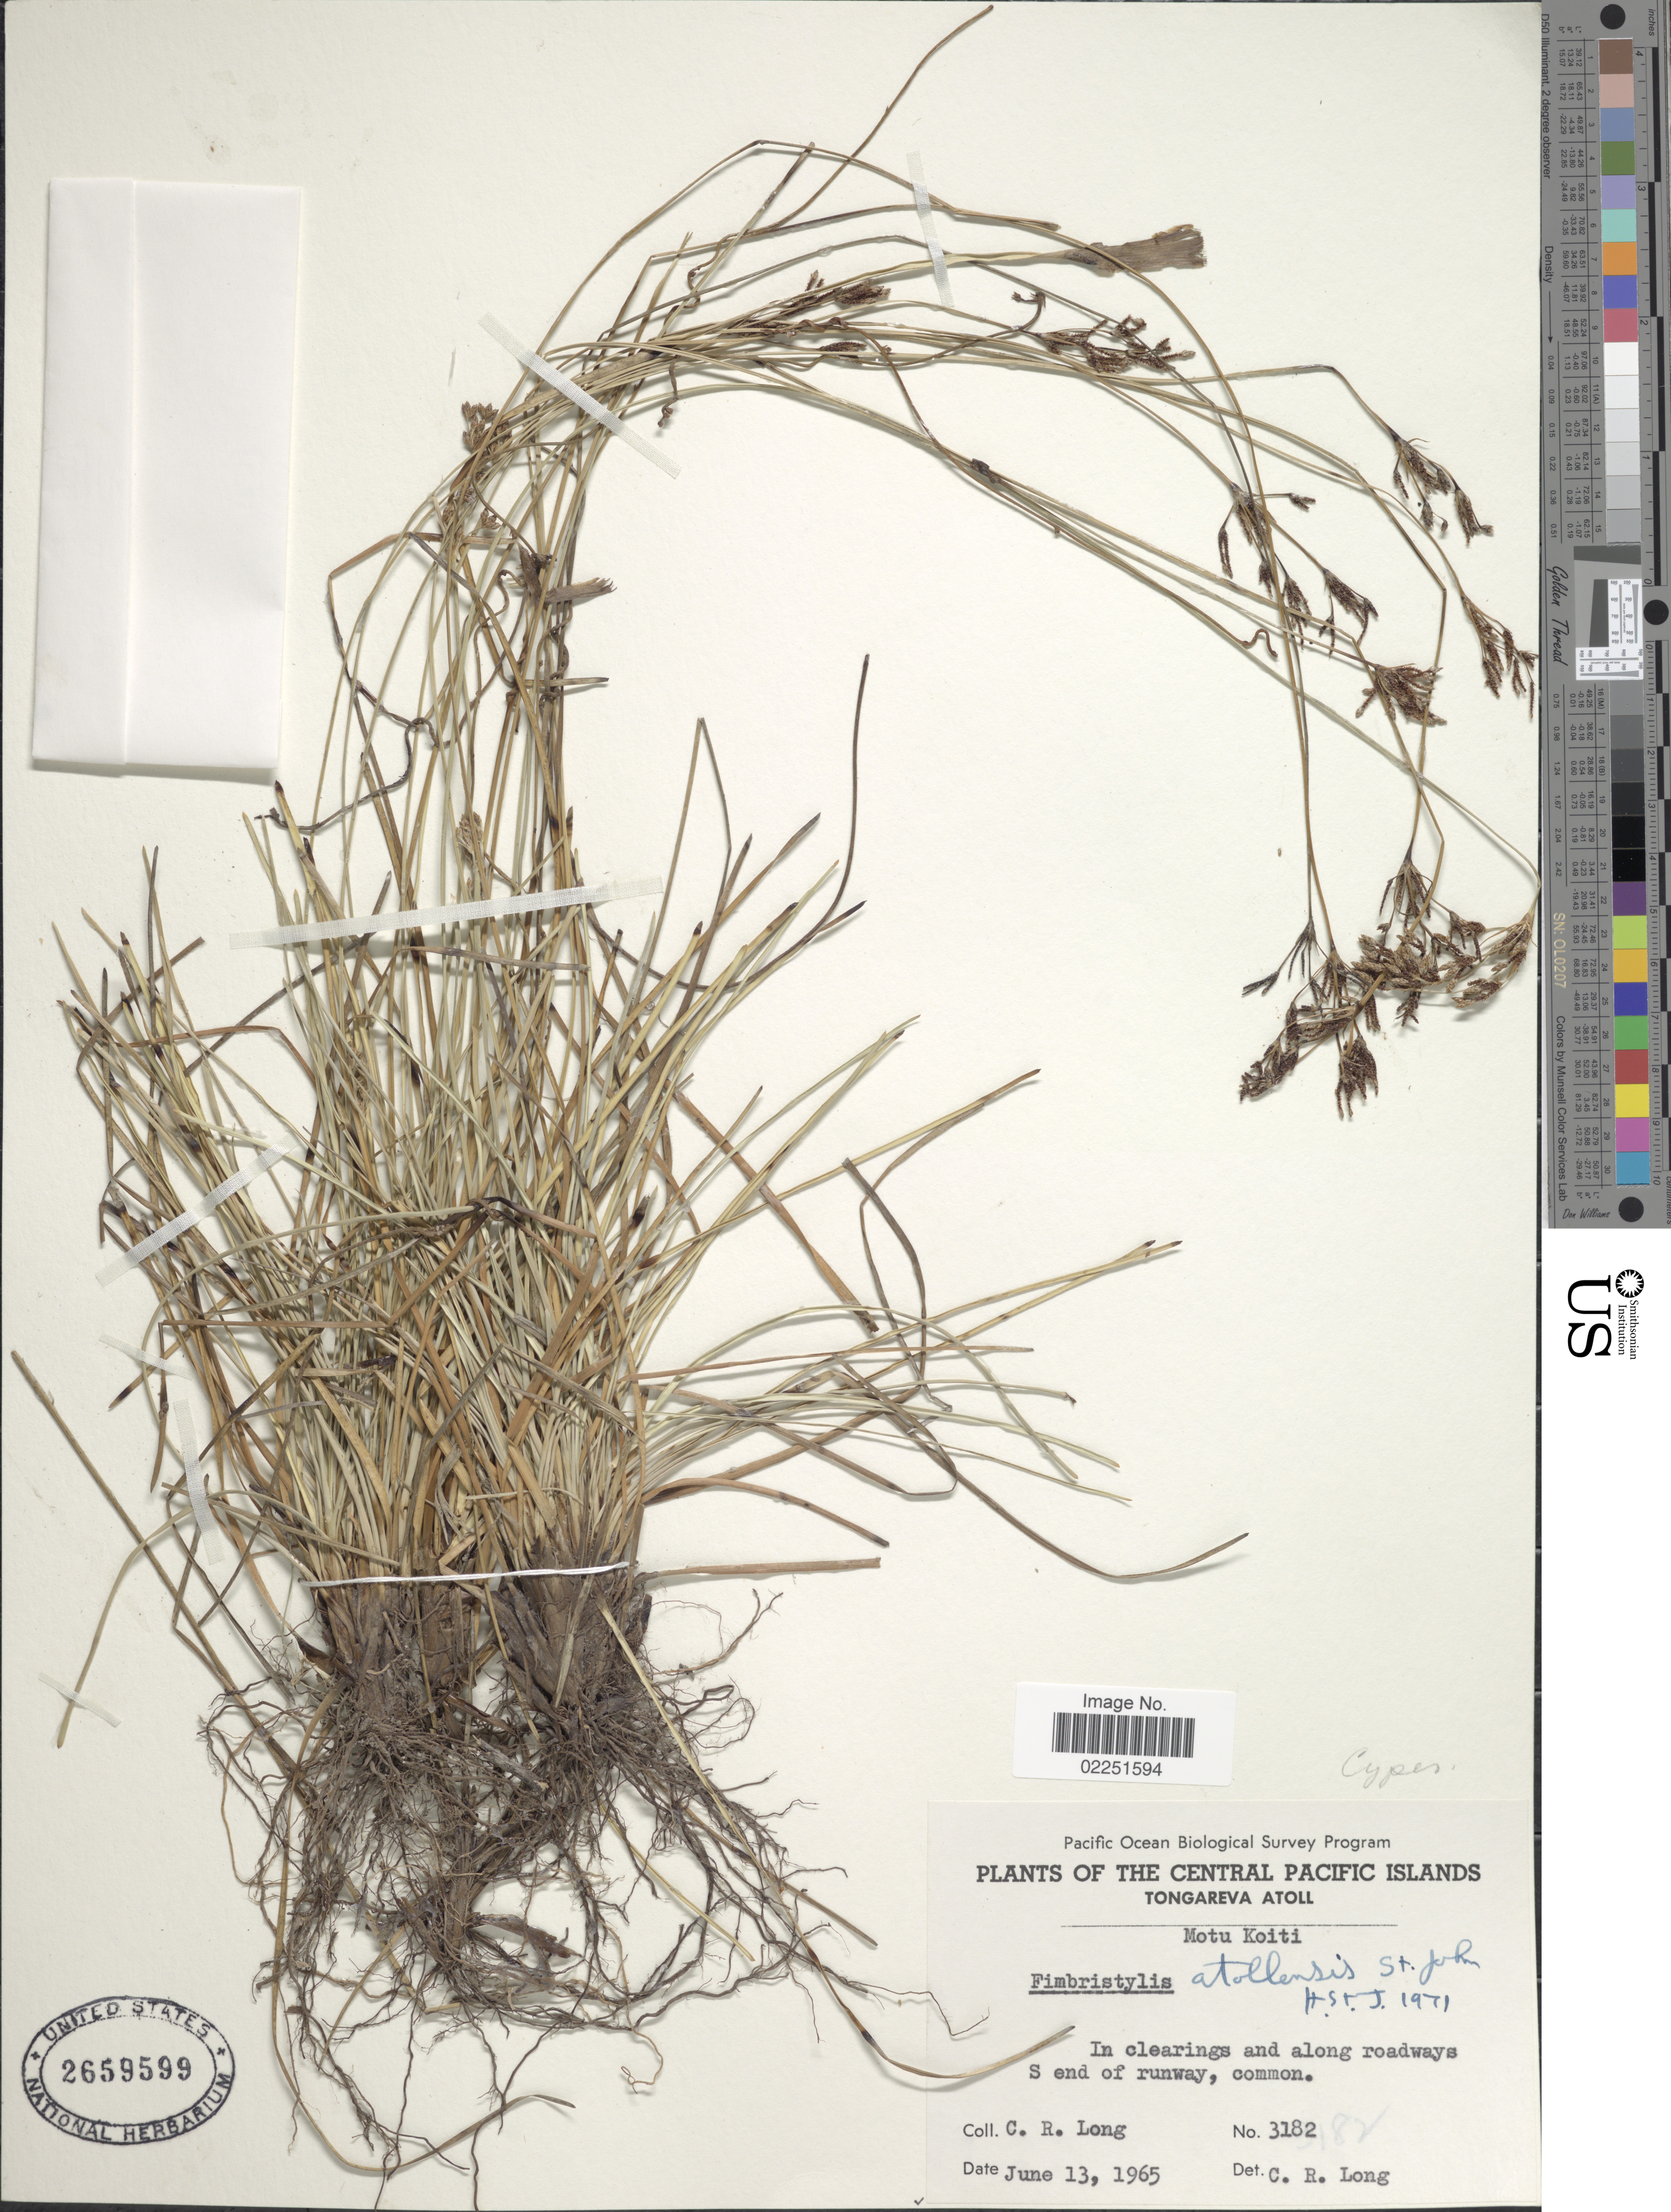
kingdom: Plantae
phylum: Tracheophyta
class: Liliopsida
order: Poales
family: Cyperaceae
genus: Fimbristylis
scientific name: Fimbristylis cymosa subsp. spathacea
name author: (Roth) T. Koyama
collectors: C. R. Long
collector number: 3182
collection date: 1965-06-13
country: Cook Islands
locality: Central Pacific Islands, Tongareva Atoll, Motu Koiti. In clearings and along roadways S end of runway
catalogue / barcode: US 2659599